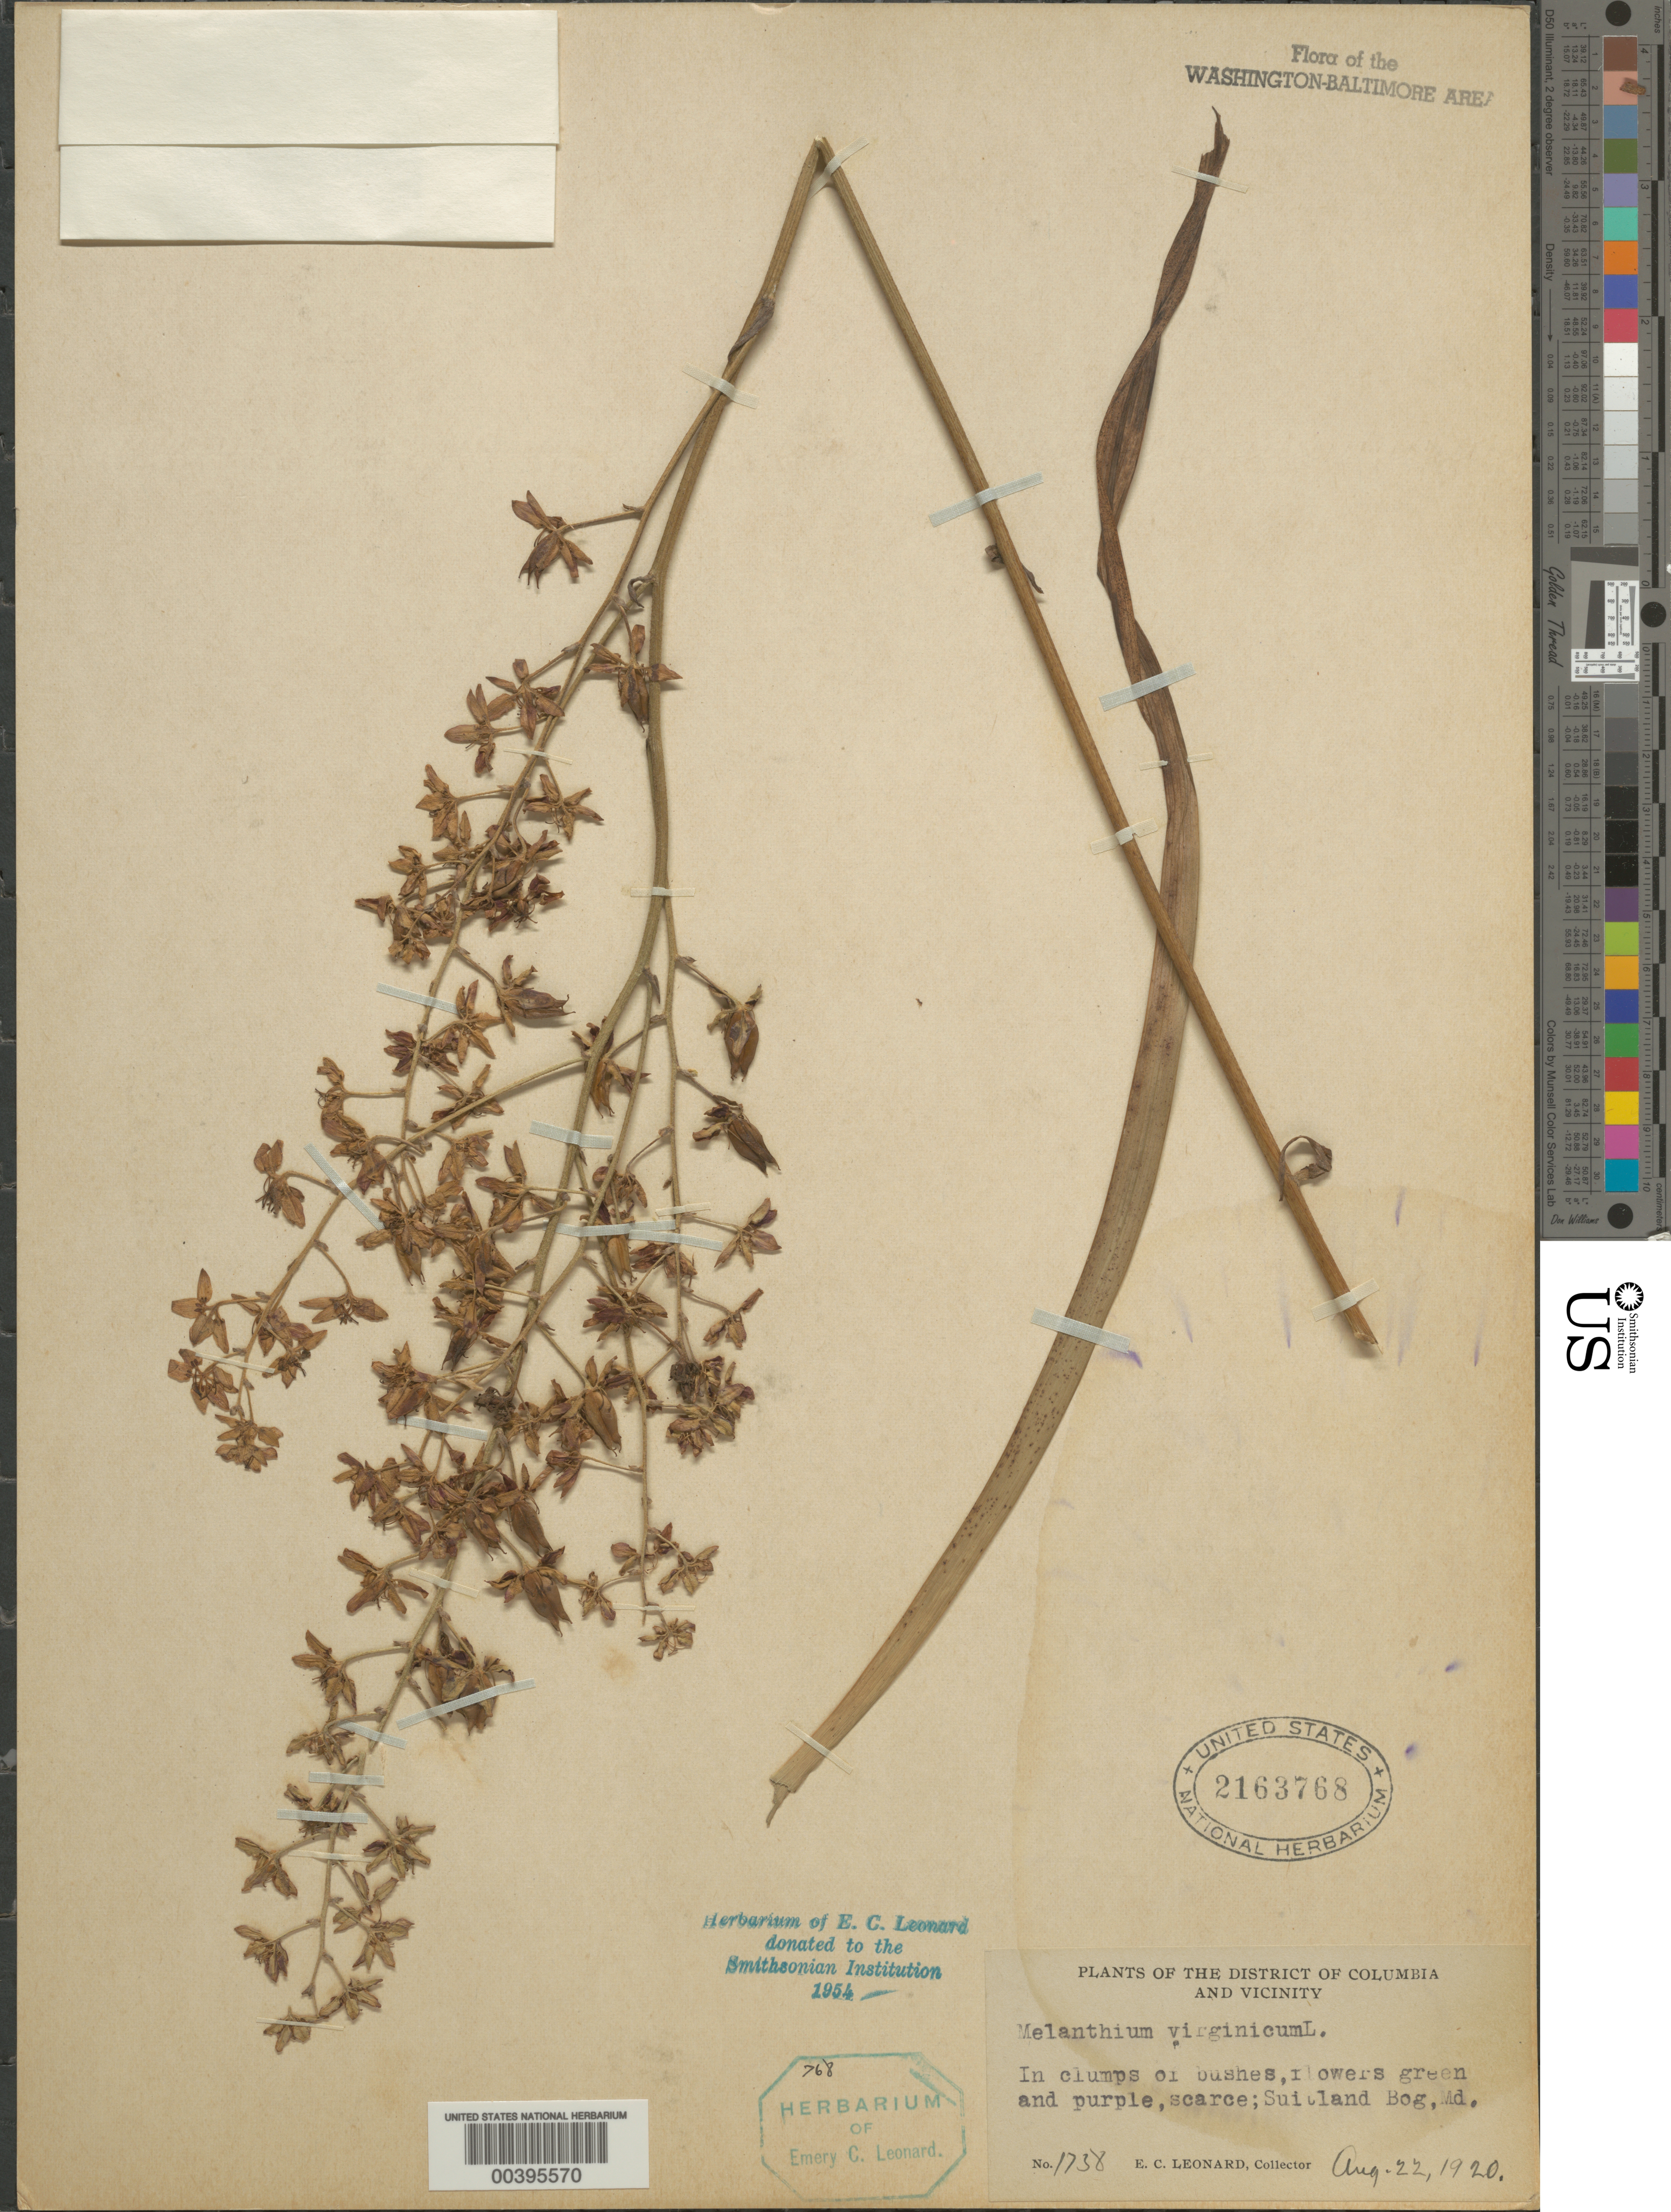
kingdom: Plantae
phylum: Tracheophyta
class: Liliopsida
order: Liliales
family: Melanthiaceae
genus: Melanthium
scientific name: Melanthium virginicum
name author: L.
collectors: E. C. Leonard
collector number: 1738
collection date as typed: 22 Aug 1920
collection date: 1920-08-22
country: United States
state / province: Maryland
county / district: Prince George's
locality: Suitland Bog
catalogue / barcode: US 2163768